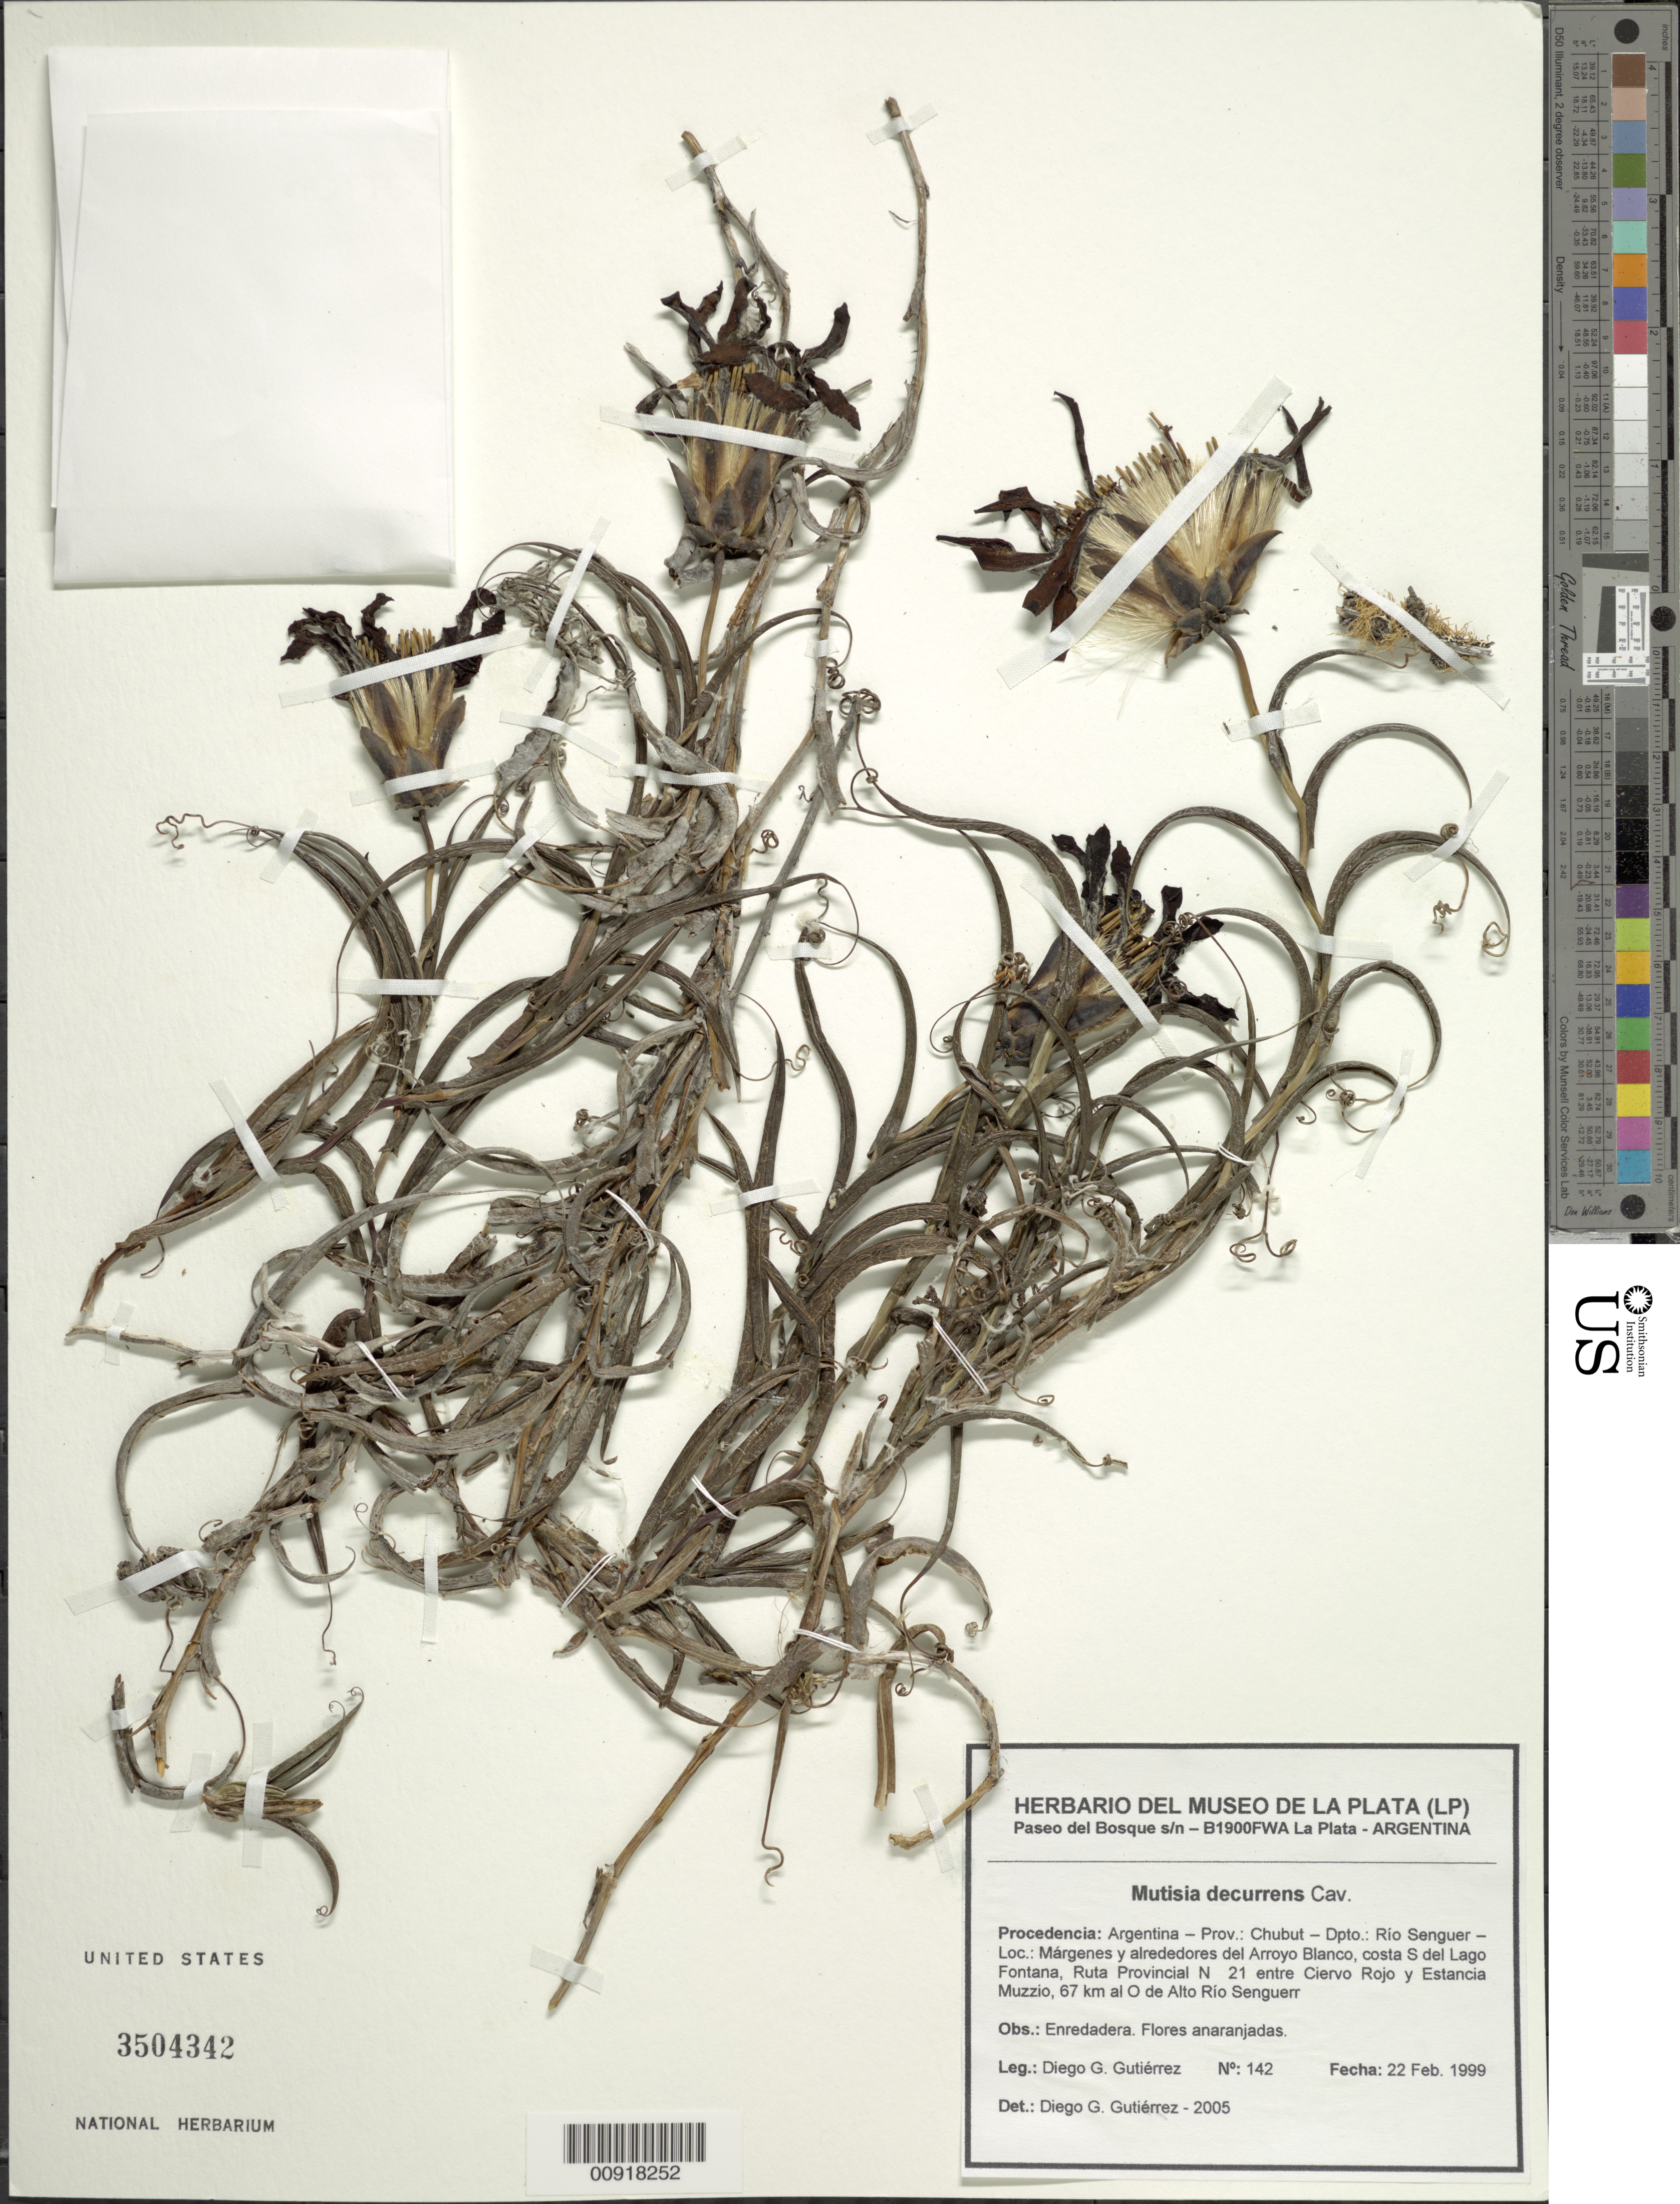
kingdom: Plantae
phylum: Tracheophyta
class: Magnoliopsida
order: Asterales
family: Asteraceae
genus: Mutisia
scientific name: Mutisia decurrens var. decurrens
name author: Cav.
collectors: D. G. Gutiérrez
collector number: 142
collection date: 1999-02-22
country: Argentina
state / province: Chubut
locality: Dpto. Río Senguer, Arroyo Blanco, costa S del Lago Fontant, Ruta Provincial No. 21, entre Ciervo rojo y Estancia Muzzio, 67 km O de Alto Río Senguer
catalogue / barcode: US 3504342